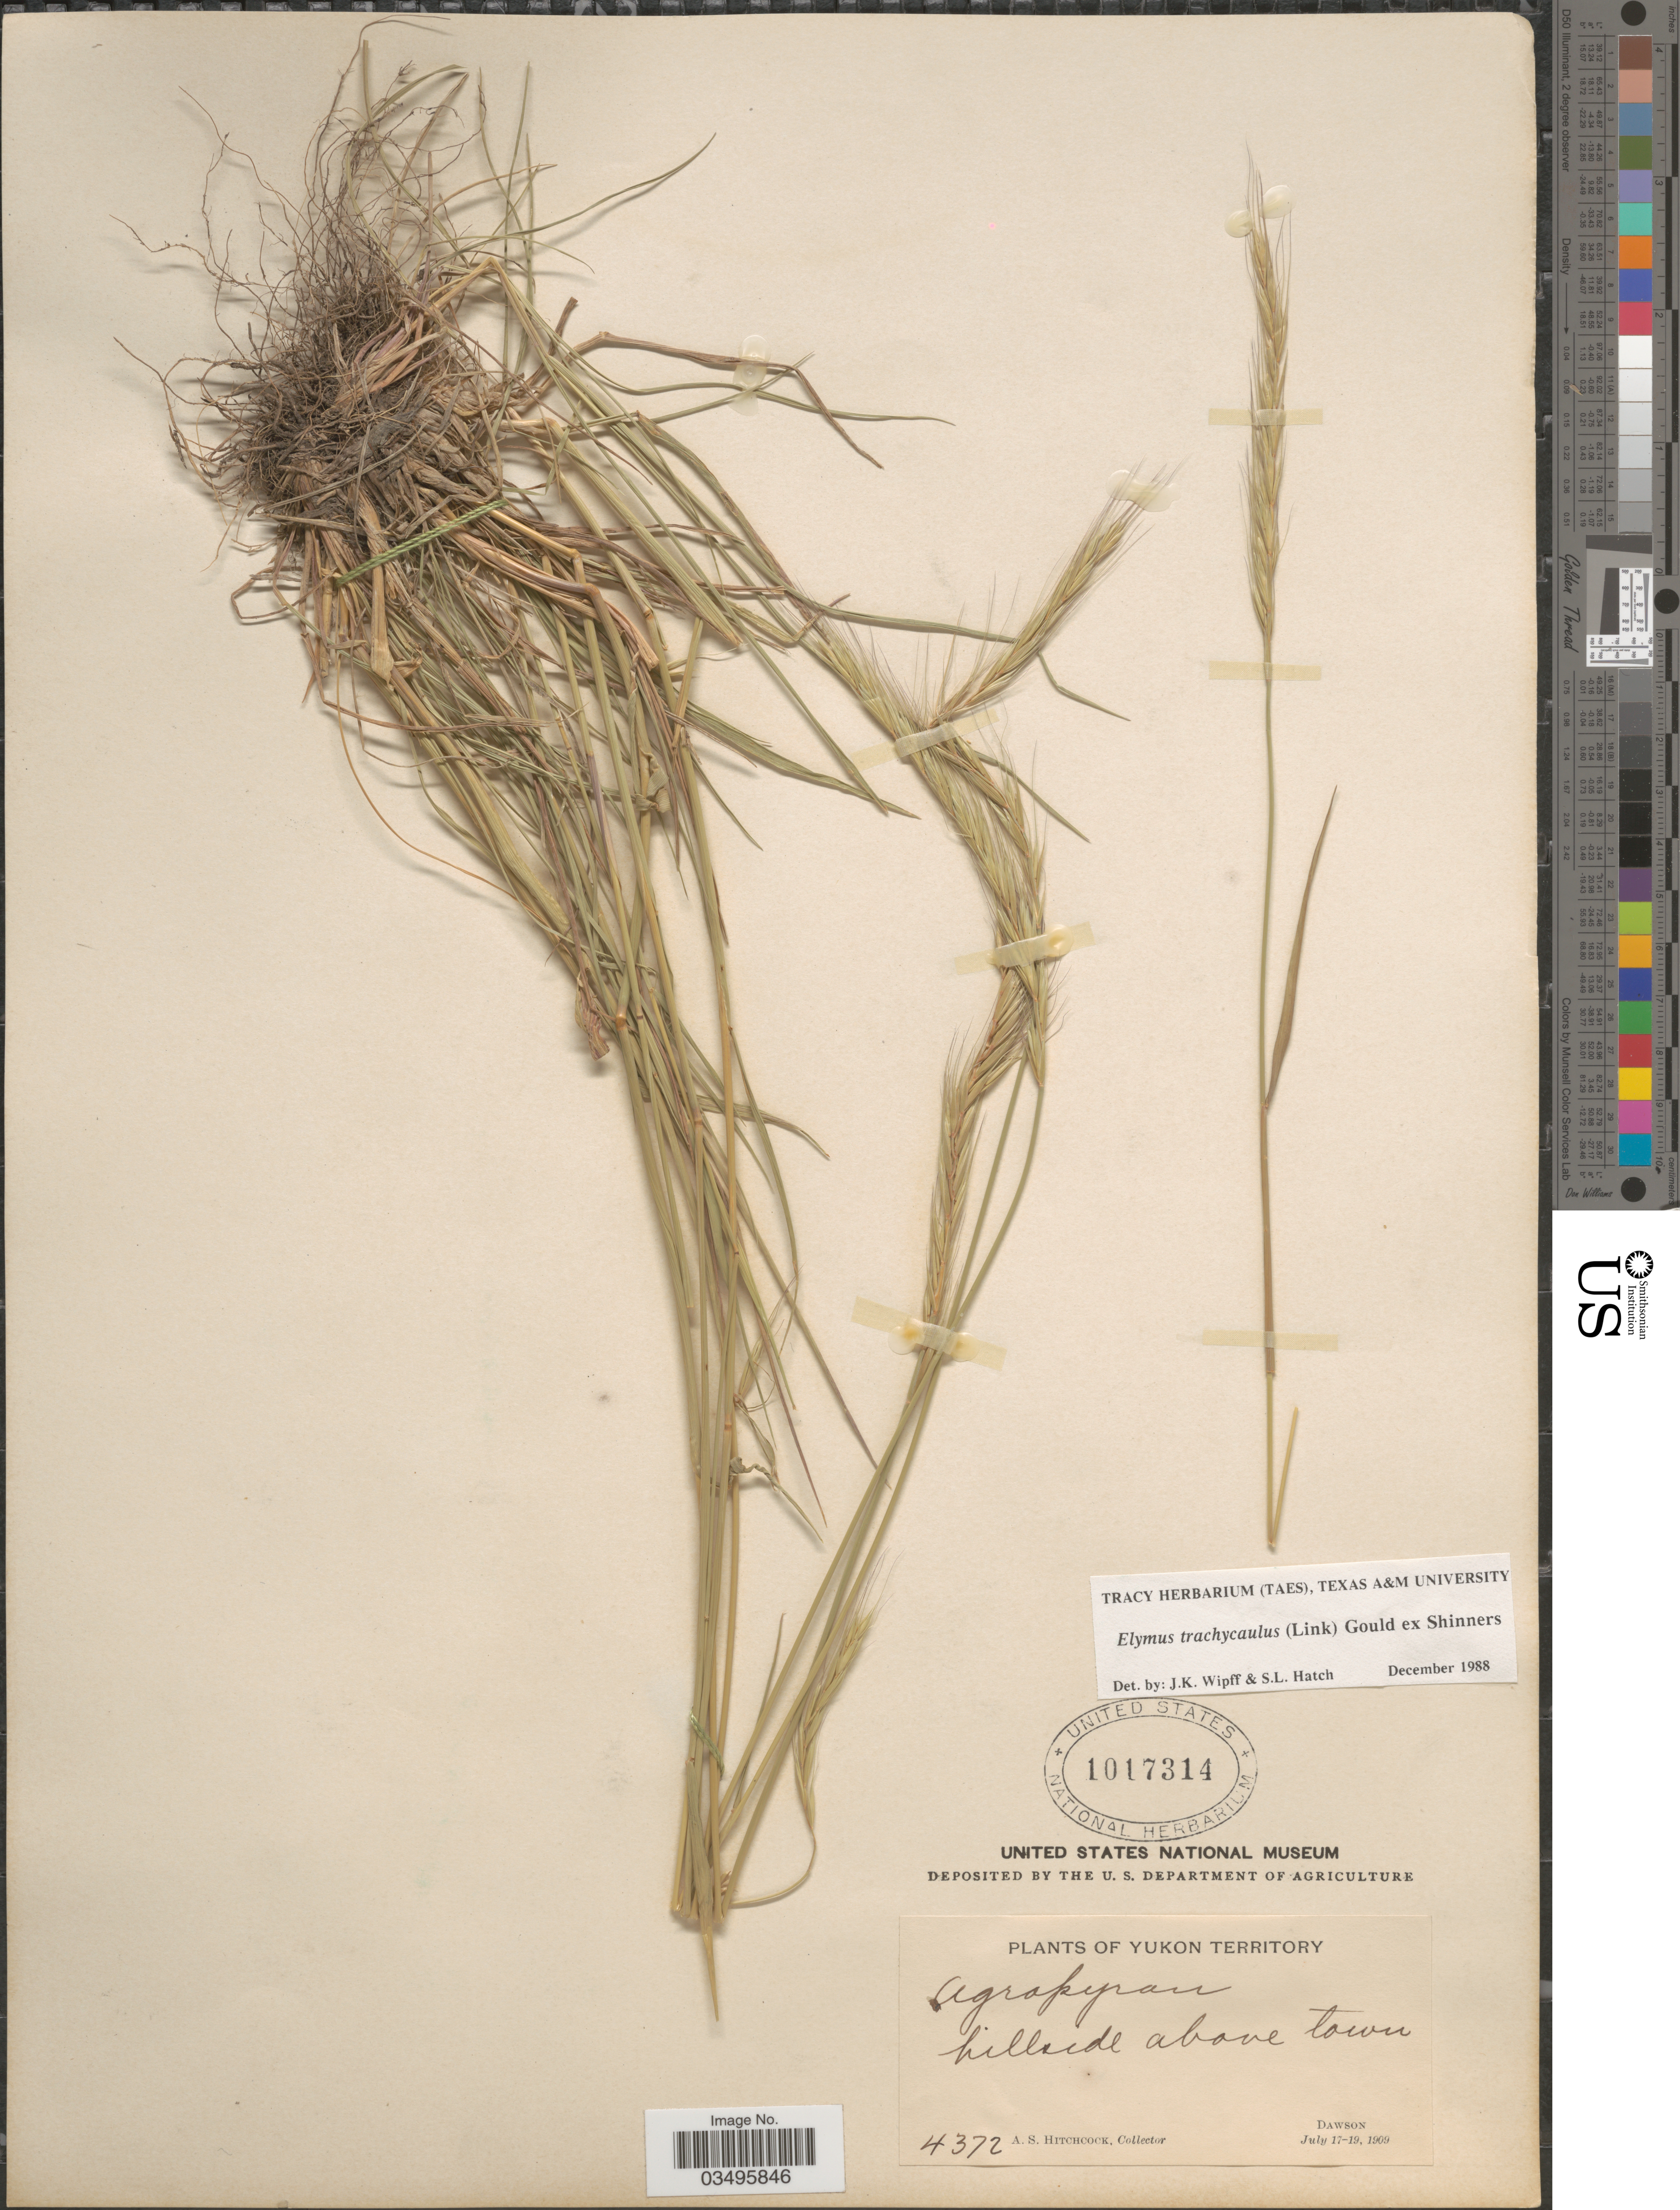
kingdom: Plantae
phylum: Tracheophyta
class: Liliopsida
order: Poales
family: Poaceae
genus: Elymus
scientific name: Elymus trachycaulus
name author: (Link) Gould ex Shinners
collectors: A. S. Hitchcock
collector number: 4372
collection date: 1909-07-17/1909-07-19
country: Canada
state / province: Yukon Territory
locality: Hillside above town. Dawson.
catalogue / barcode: US 1017314